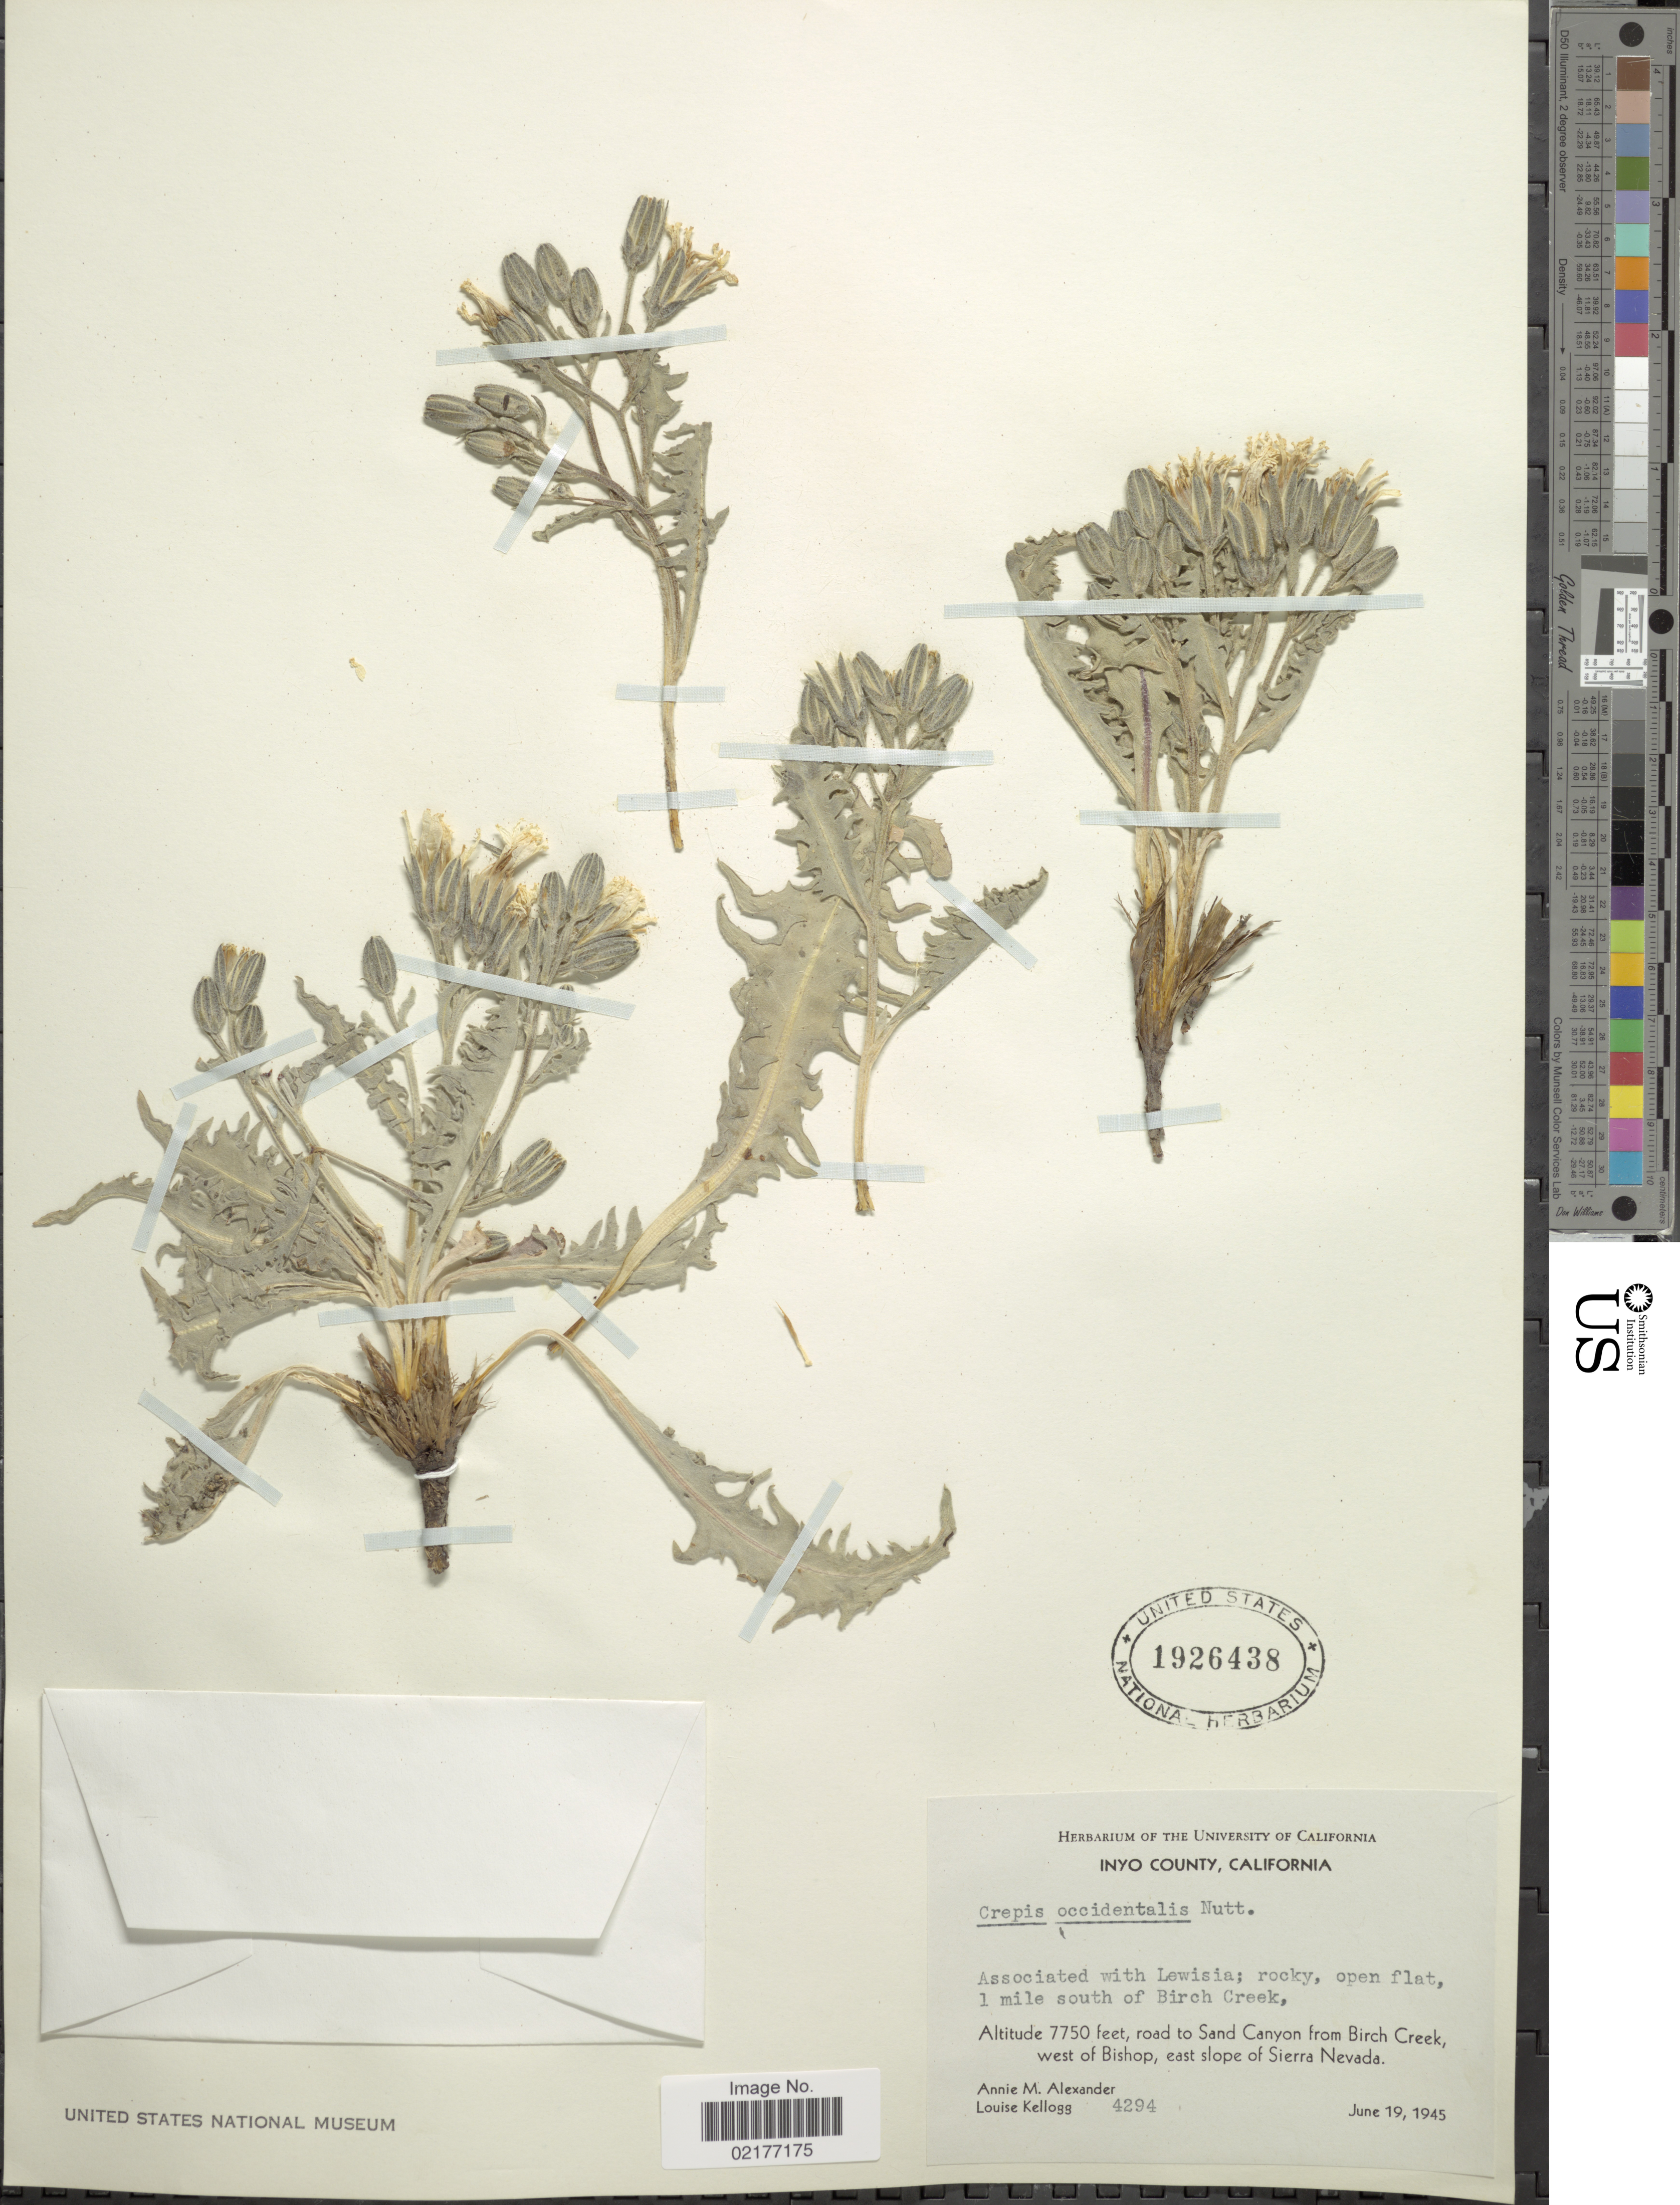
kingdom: Plantae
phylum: Tracheophyta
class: Magnoliopsida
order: Asterales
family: Asteraceae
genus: Crepis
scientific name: Crepis occidentalis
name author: Nutt.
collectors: A. M. Alexander & L. Kellogg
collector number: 4294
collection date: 1945-06-19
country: United States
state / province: California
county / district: Inyo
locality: Inyo County, road to Sand Canyon from Birch Creek, west of Bishop, east slope of Sierra Nevada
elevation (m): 2362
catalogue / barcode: US 1926438